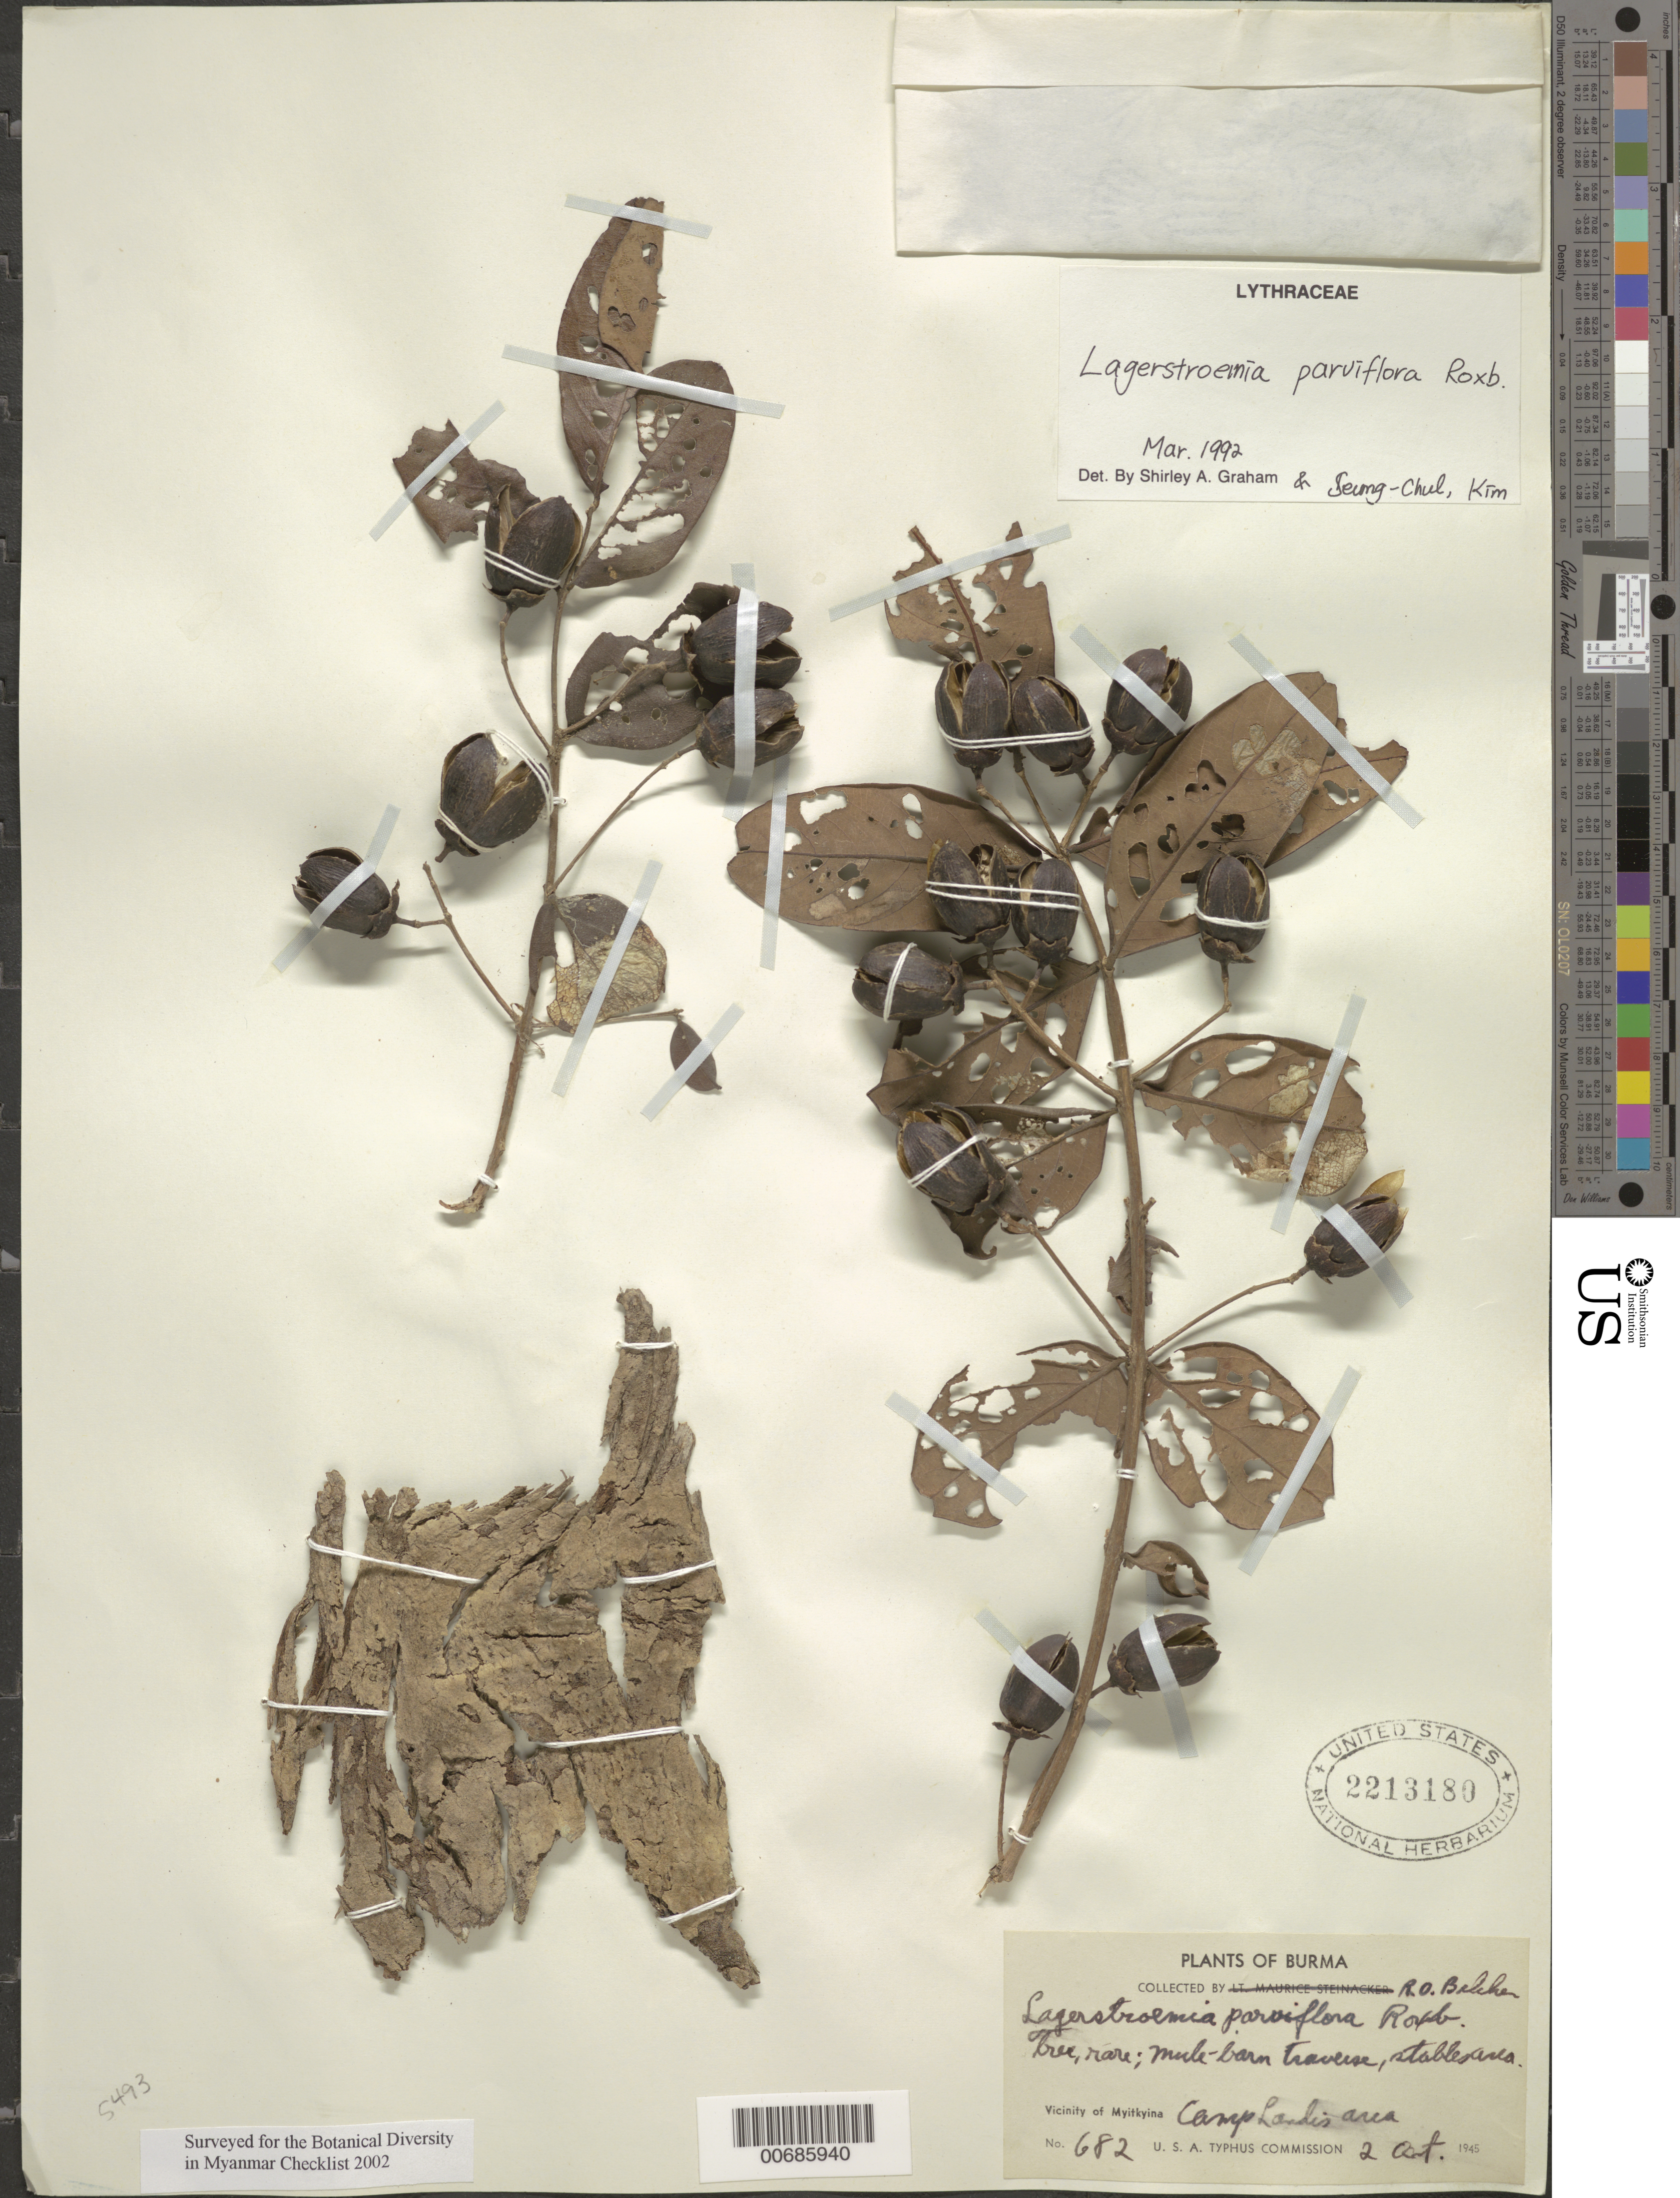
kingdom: Plantae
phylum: Tracheophyta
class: Magnoliopsida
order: Myrtales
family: Lythraceae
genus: Lagerstroemia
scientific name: Lagerstroemia parviflora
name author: Roxb.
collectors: R. Belcher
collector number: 682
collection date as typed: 02 Oct 1945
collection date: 1945-10-02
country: Myanmar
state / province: Kachin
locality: Myitkyina, Camp Landis area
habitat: Stable area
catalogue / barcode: US 2213180